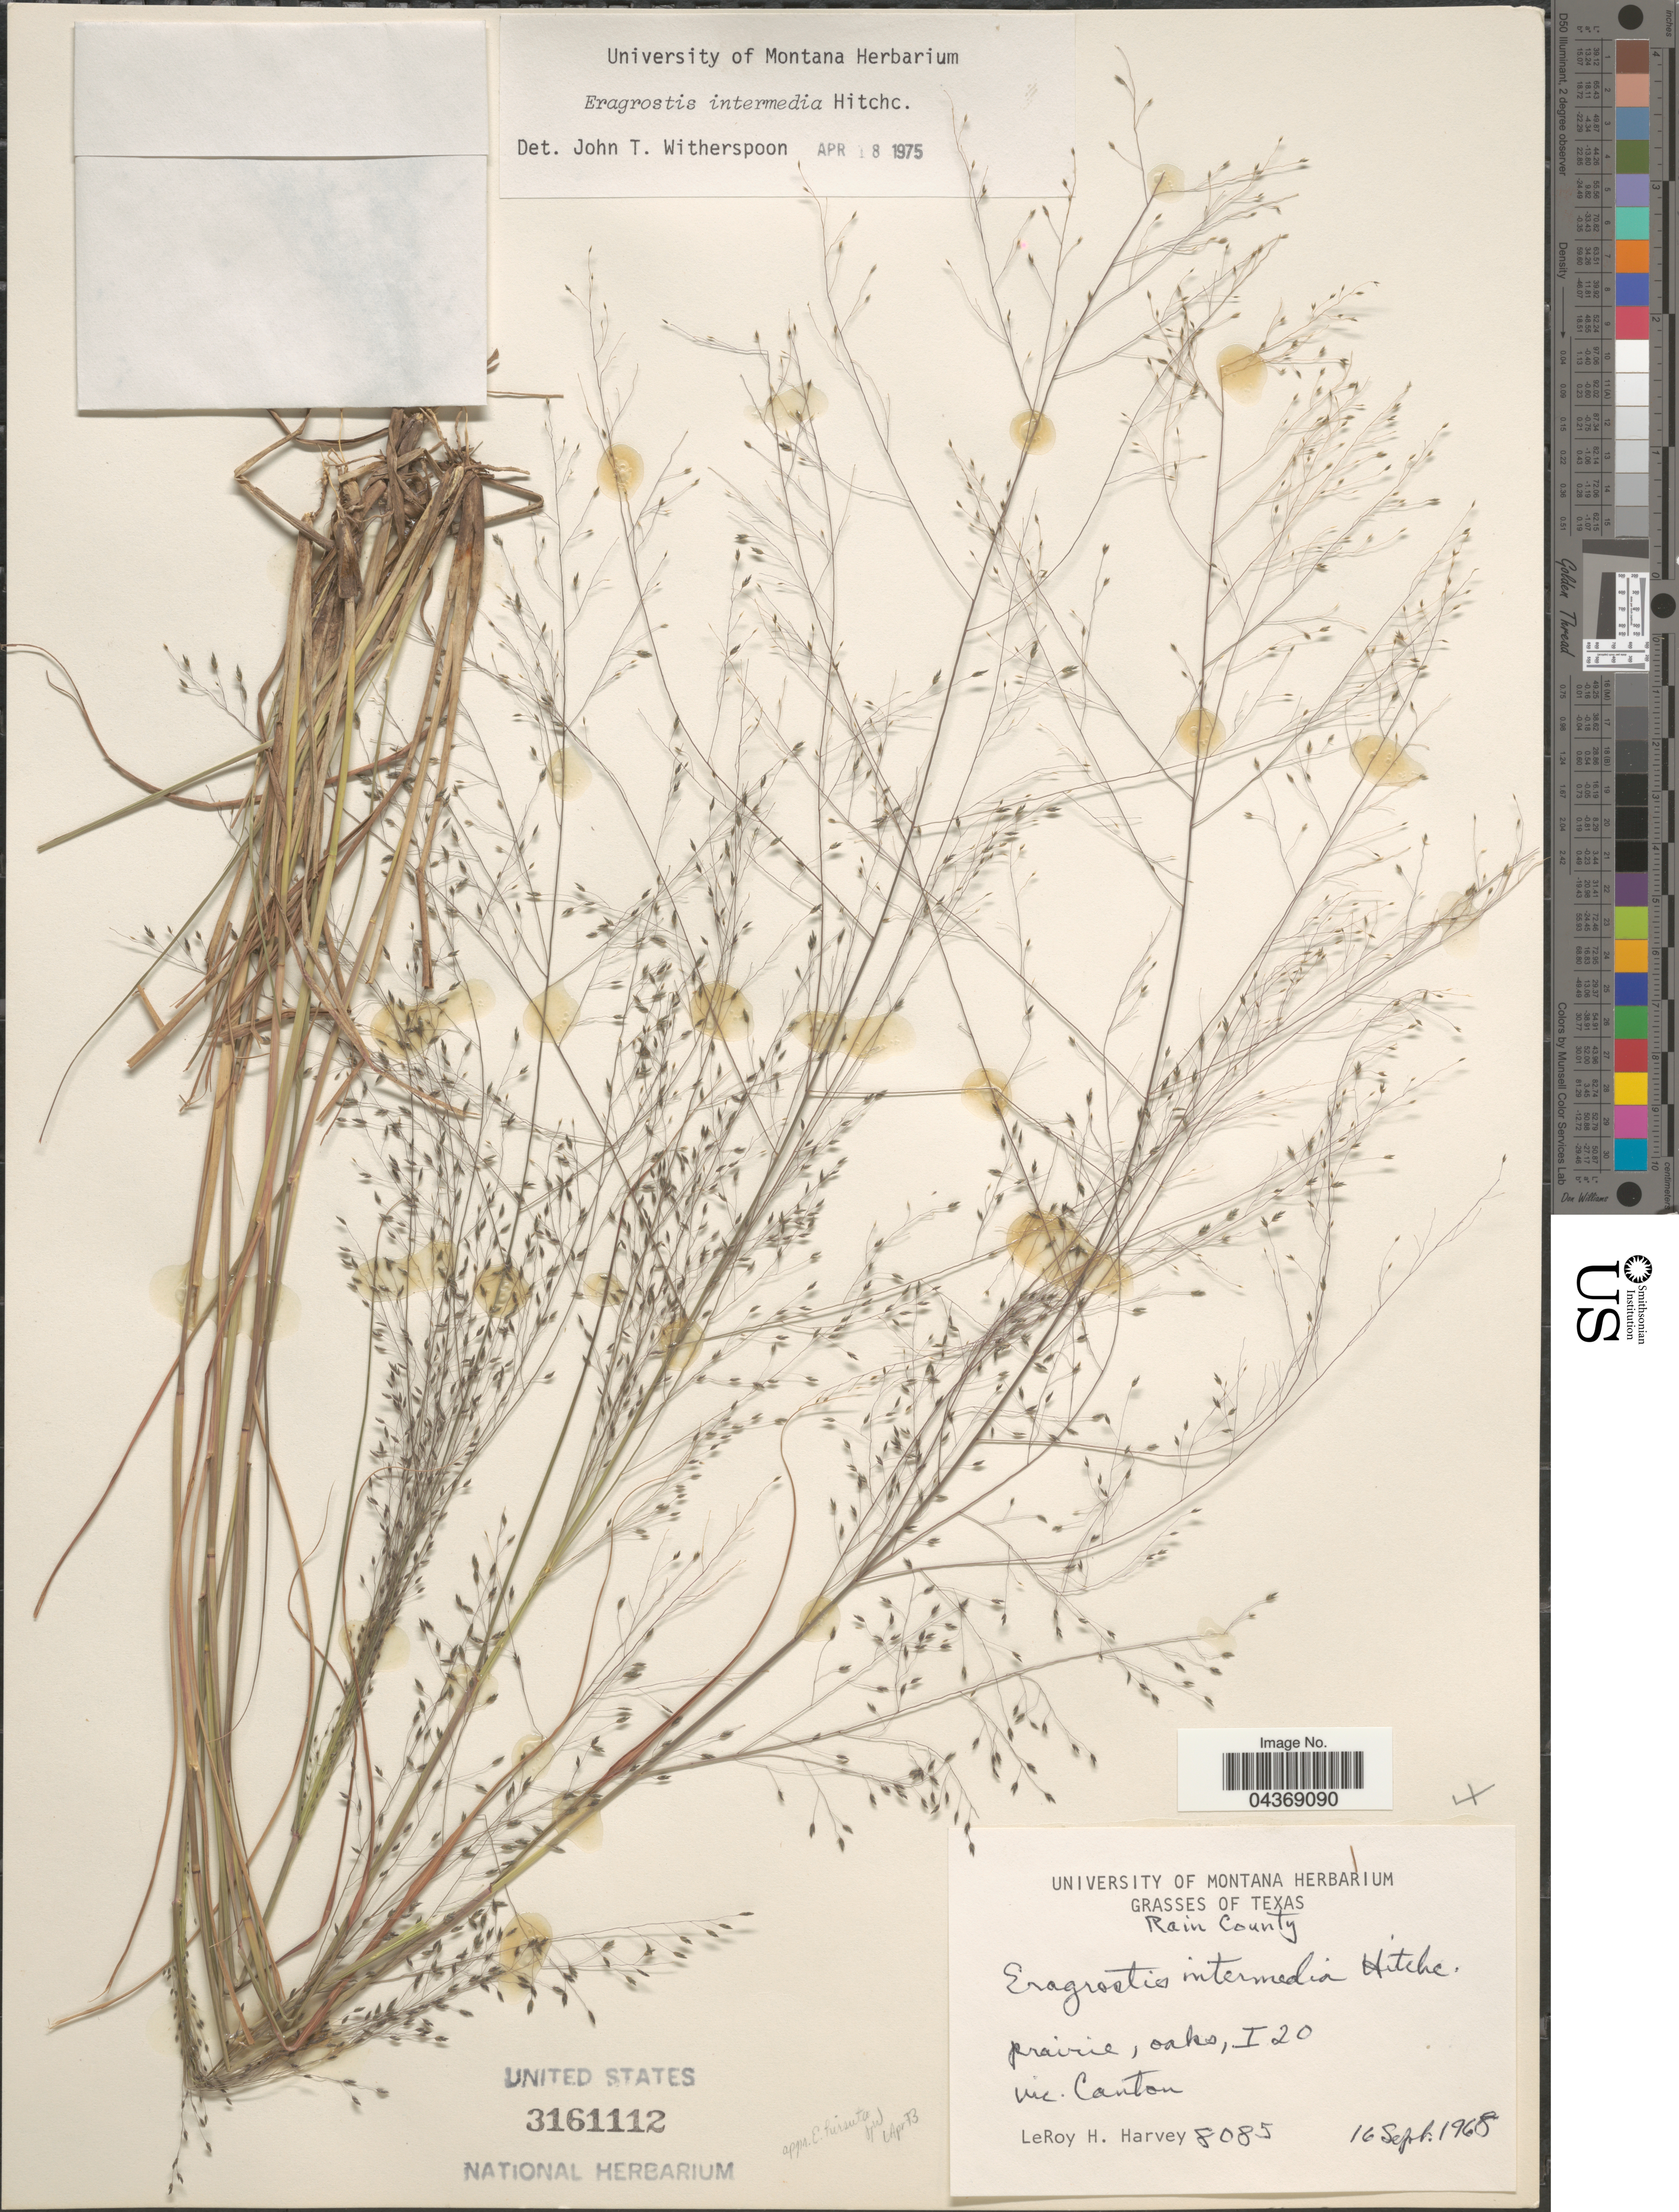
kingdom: Plantae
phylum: Tracheophyta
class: Liliopsida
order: Poales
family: Poaceae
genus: Eragrostis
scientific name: Eragrostis intermedia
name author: Hitchc.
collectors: L. H. Harvey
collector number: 8085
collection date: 1968-09-16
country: United States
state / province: Texas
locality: Rain County. Prairie, oaks, I20. Vic. Canton.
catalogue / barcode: US 3161112